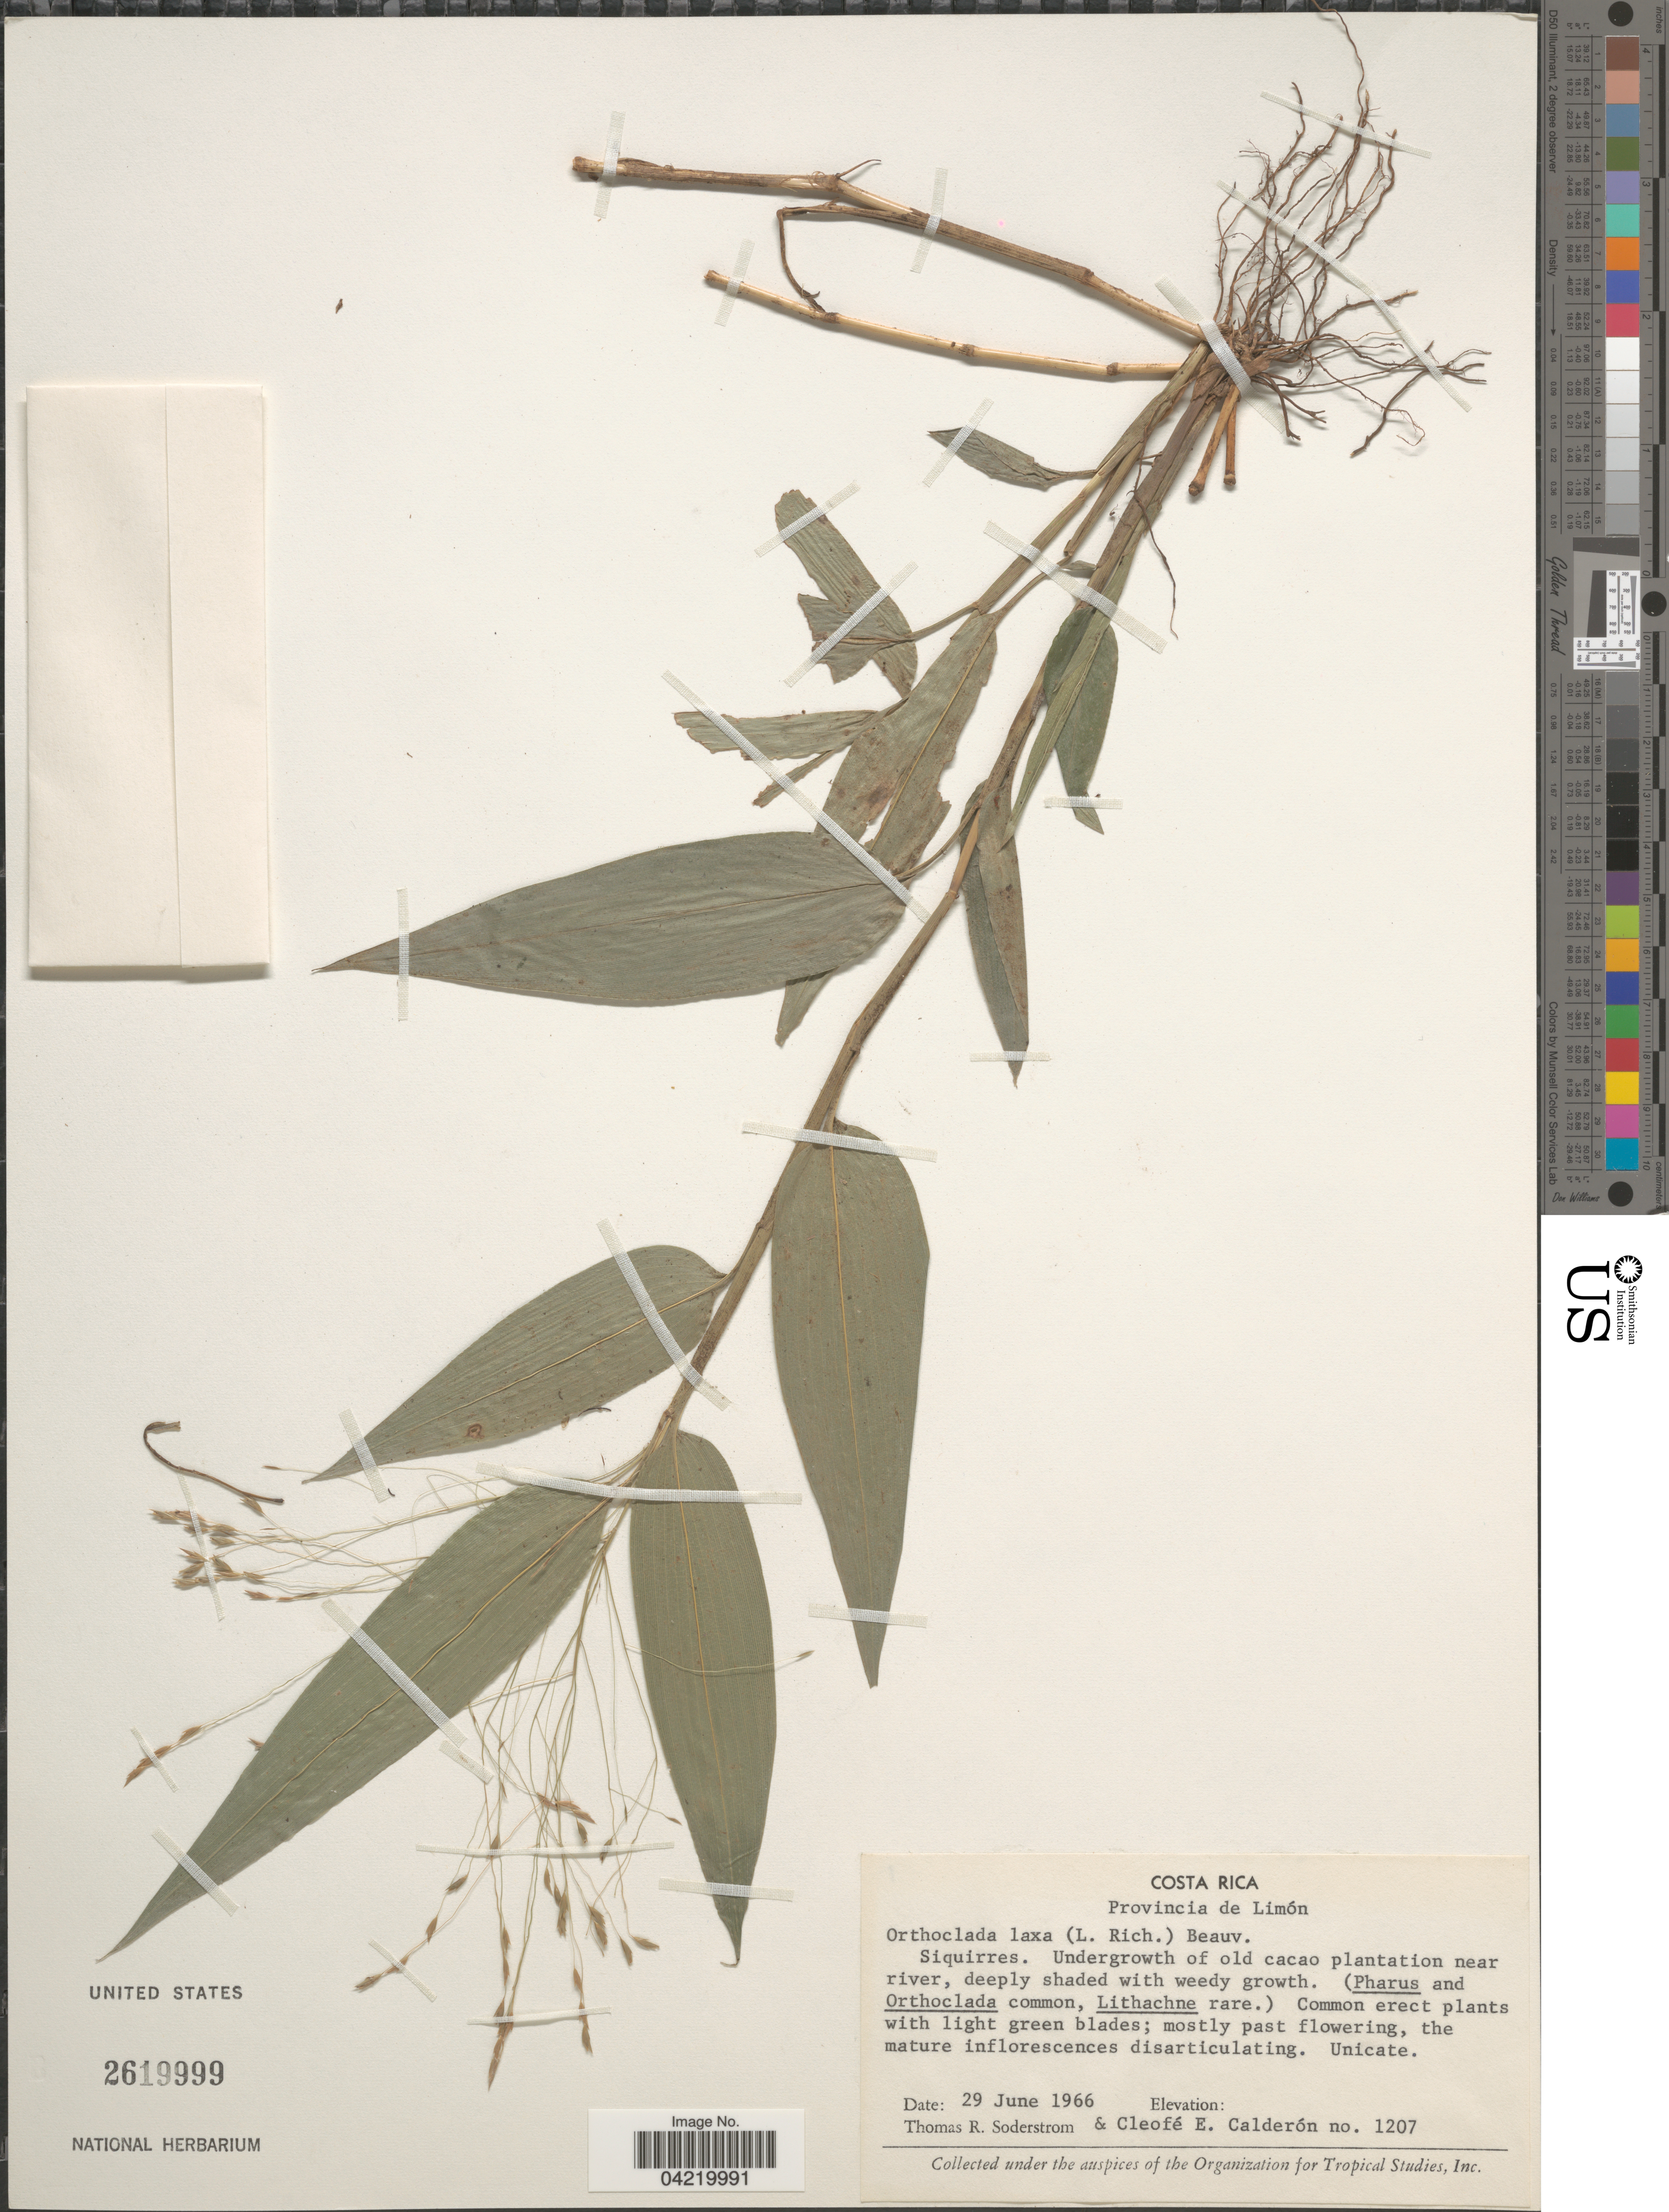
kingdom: Plantae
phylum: Tracheophyta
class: Liliopsida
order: Poales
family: Poaceae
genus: Orthoclada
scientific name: Orthoclada laxa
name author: P. Beauv.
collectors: T. R. Soderstrom & C. E. Calderón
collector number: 1207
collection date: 1966-06-29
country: Costa Rica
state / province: Limón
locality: Siquirres. Undergrowth of old cacao plantation near river, deeply shaded with weedy growth.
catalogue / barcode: US 2619999